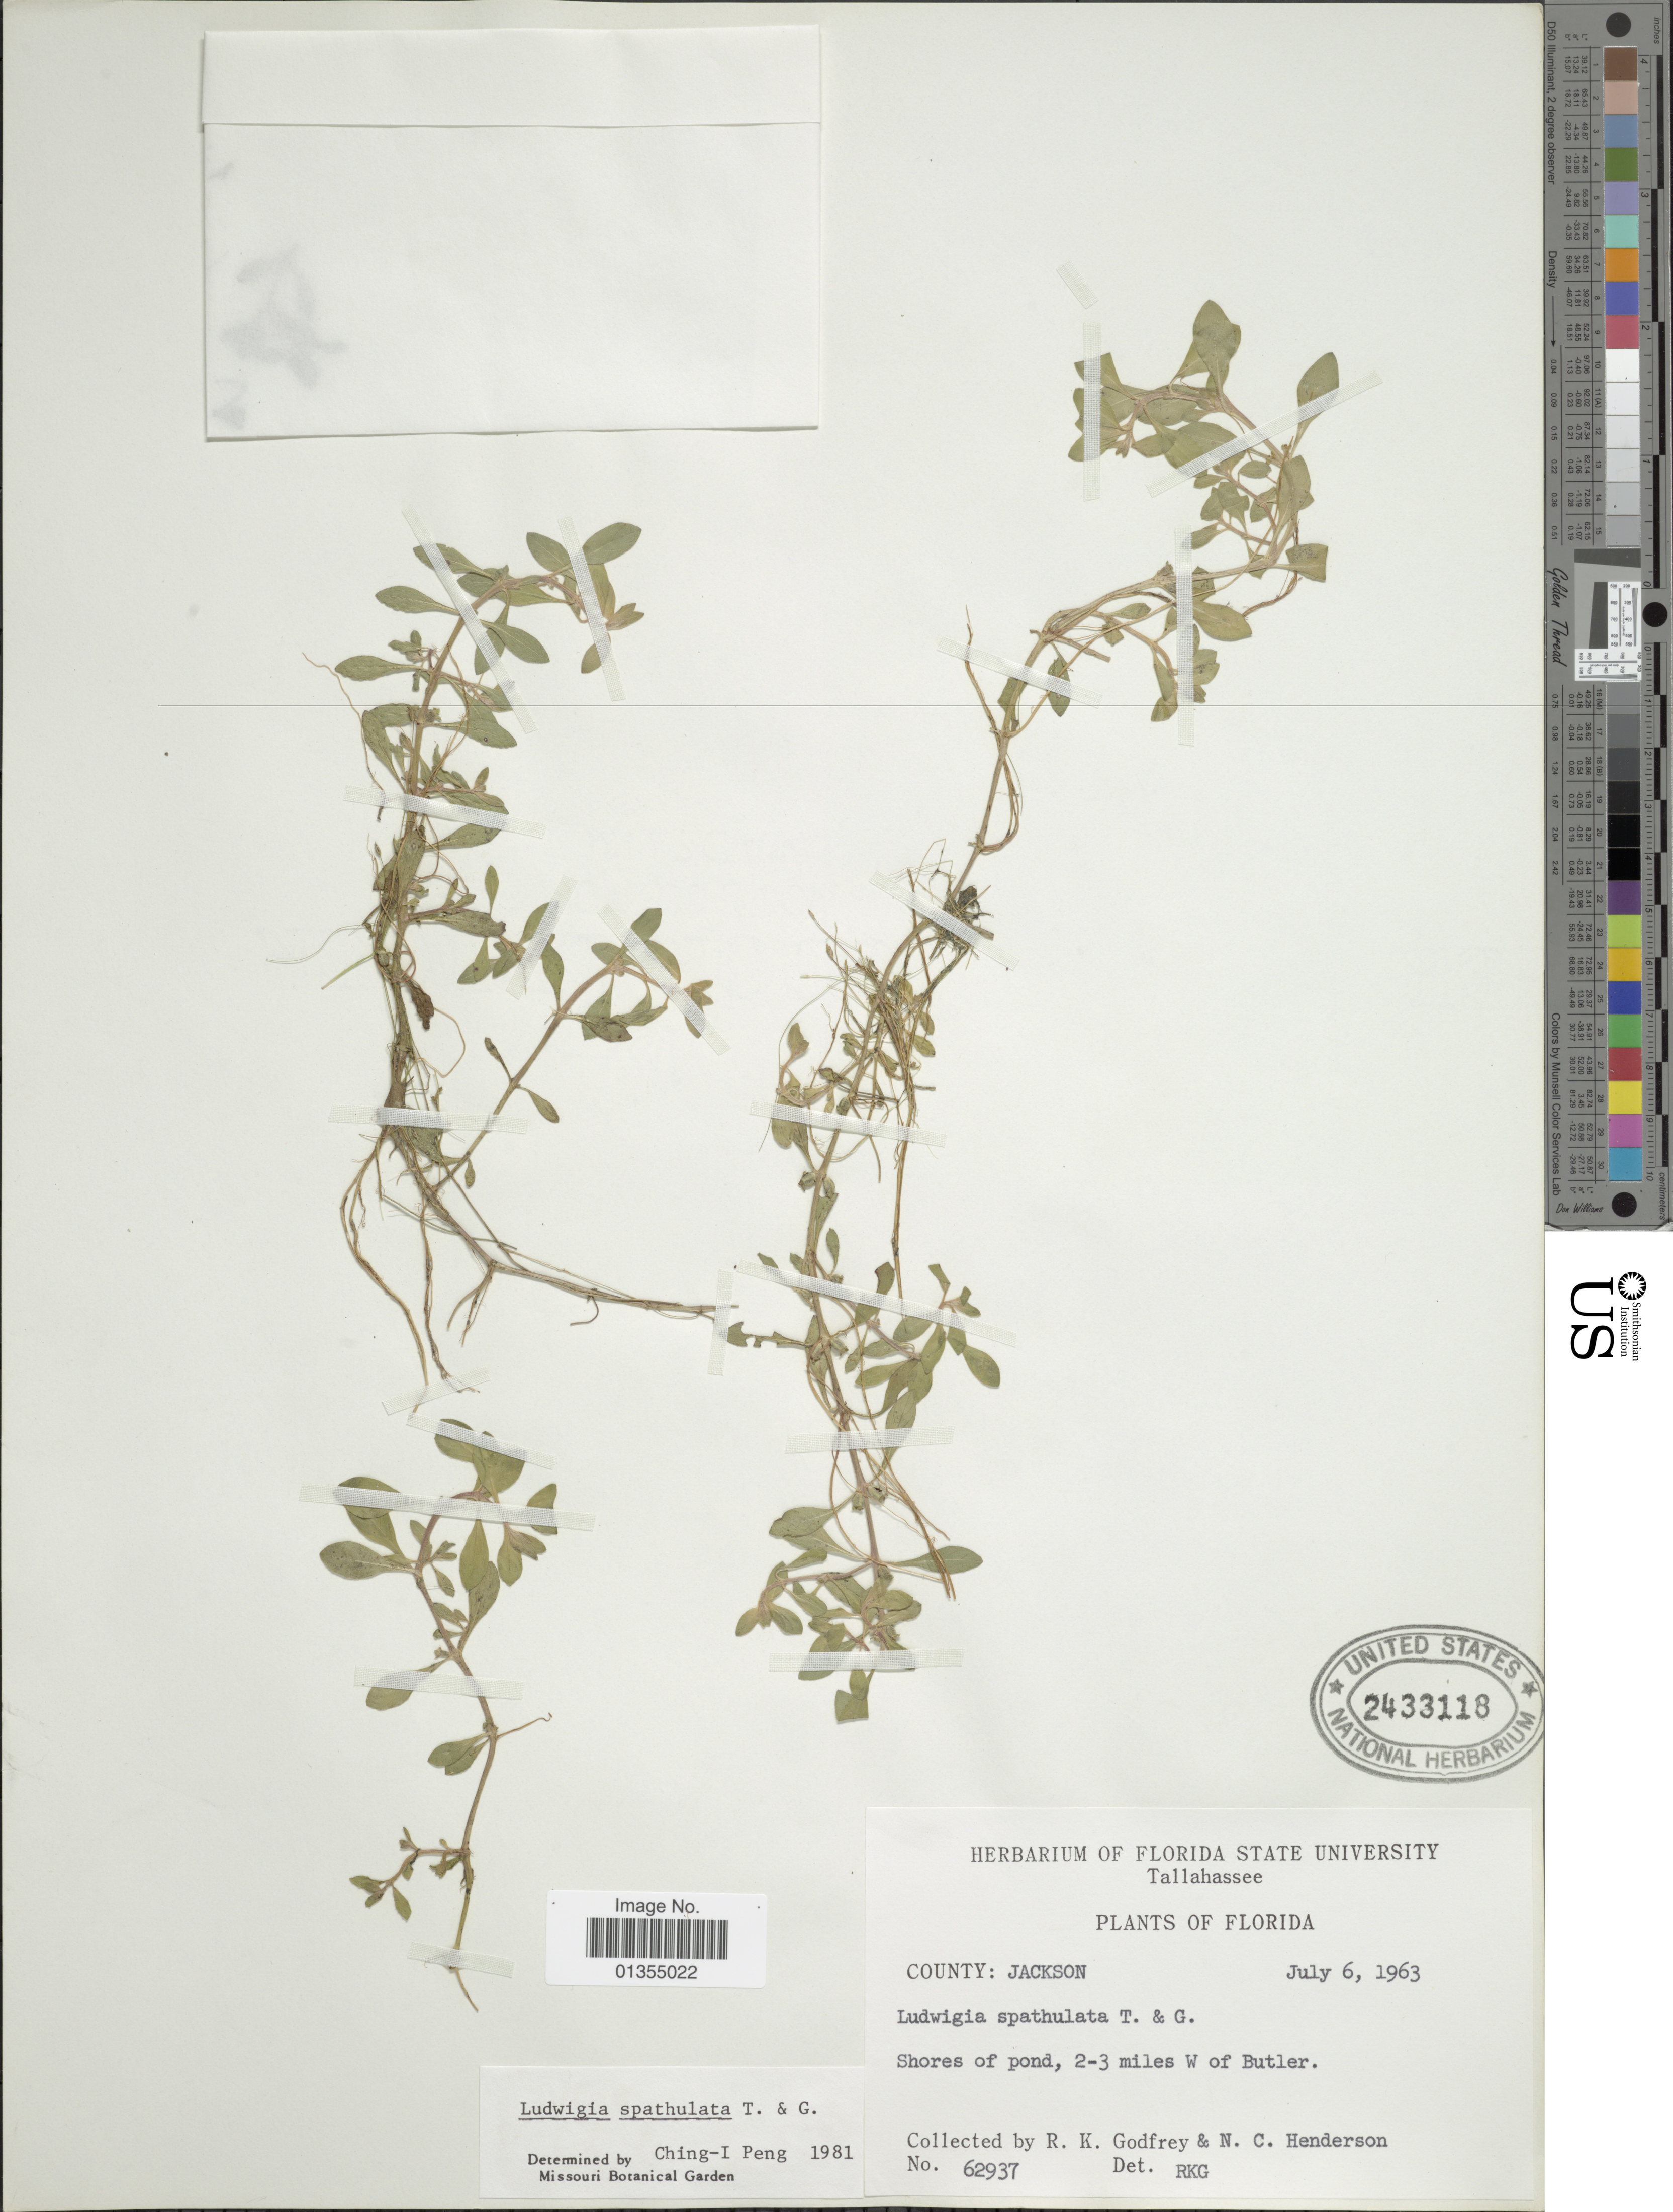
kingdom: Plantae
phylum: Tracheophyta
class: Magnoliopsida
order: Myrtales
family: Onagraceae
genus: Ludwigia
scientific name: Ludwigia spathulata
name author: Torr. & A. Gray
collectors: R. K. Godfrey & N. C. Henderson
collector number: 62937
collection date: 1963-07-06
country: United States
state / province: Florida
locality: County Jackson, shores of pond, 2-3 miles W of Butler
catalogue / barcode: US 2433118